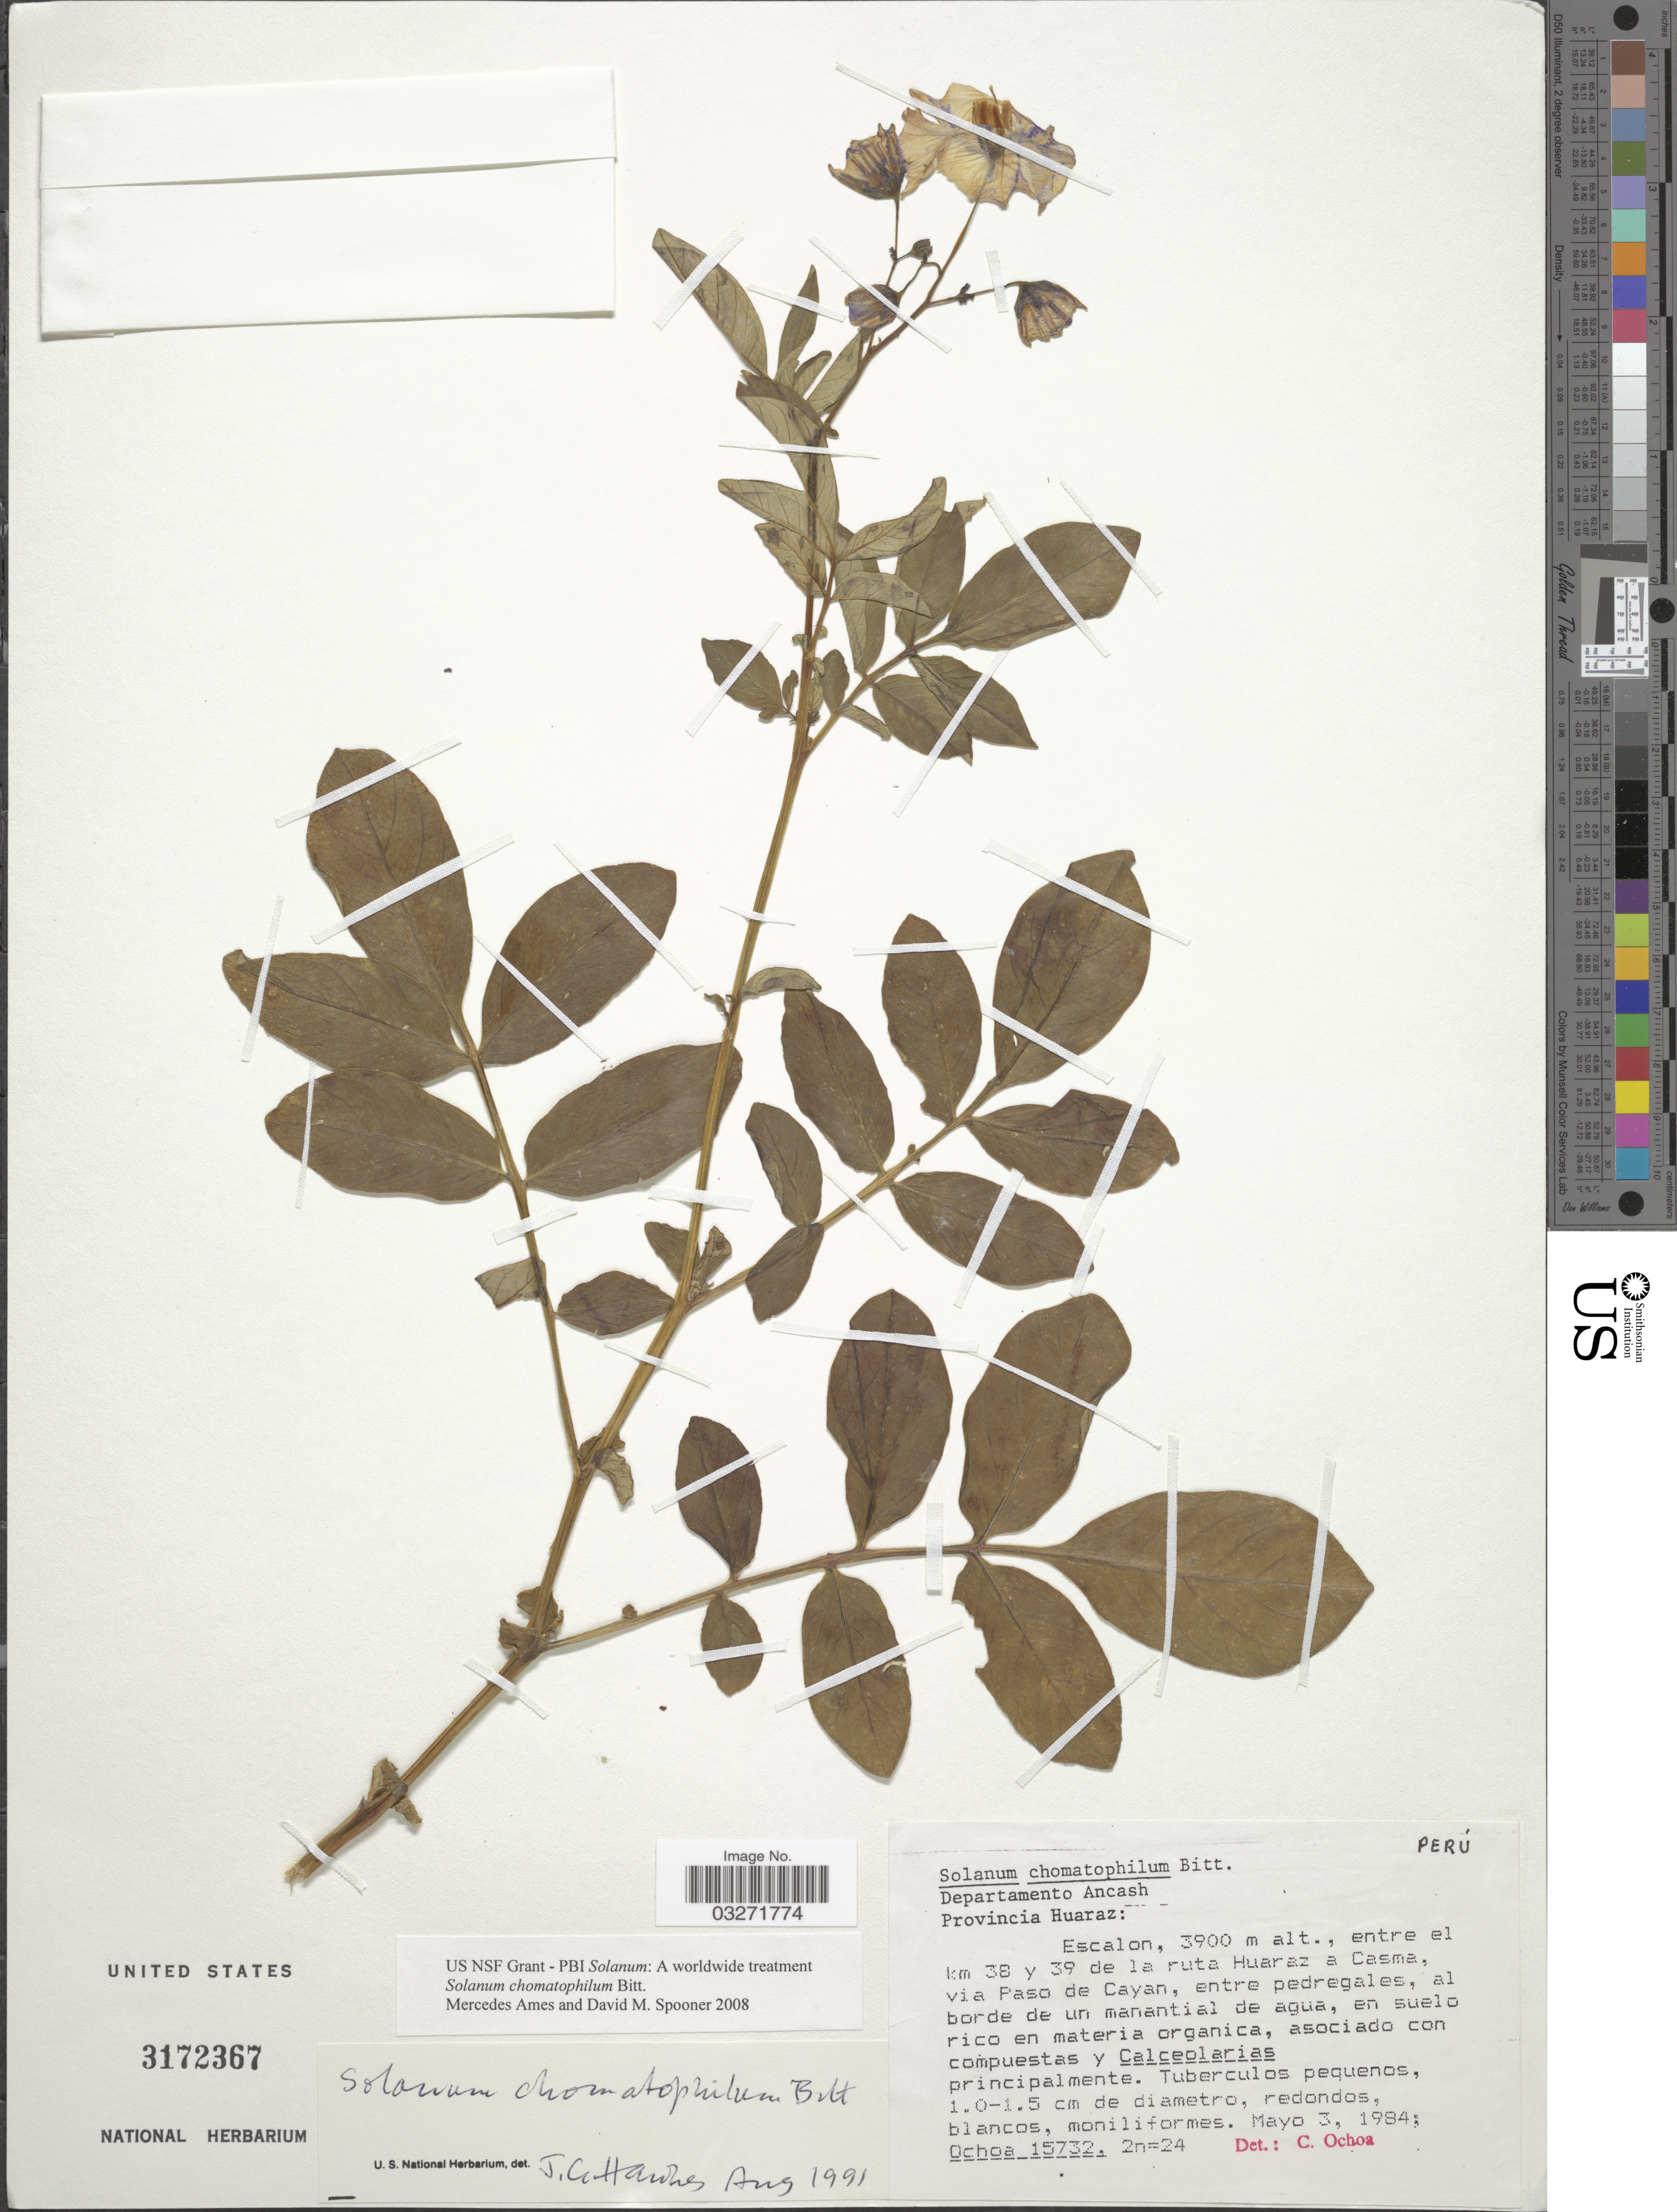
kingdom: Plantae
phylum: Tracheophyta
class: Magnoliopsida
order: Solanales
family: Solanaceae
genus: Solanum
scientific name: Solanum chomatophilum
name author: Bitter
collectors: -. Ochoa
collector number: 15732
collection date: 1984-05-03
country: Peru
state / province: Ancash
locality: Departamento Ancash. Provincia Huaraz: Escalon, entre el km 38 y 39 de la ruta Huaraz a Casma, via Paso de Cayan.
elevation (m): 3900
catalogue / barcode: US 3172367